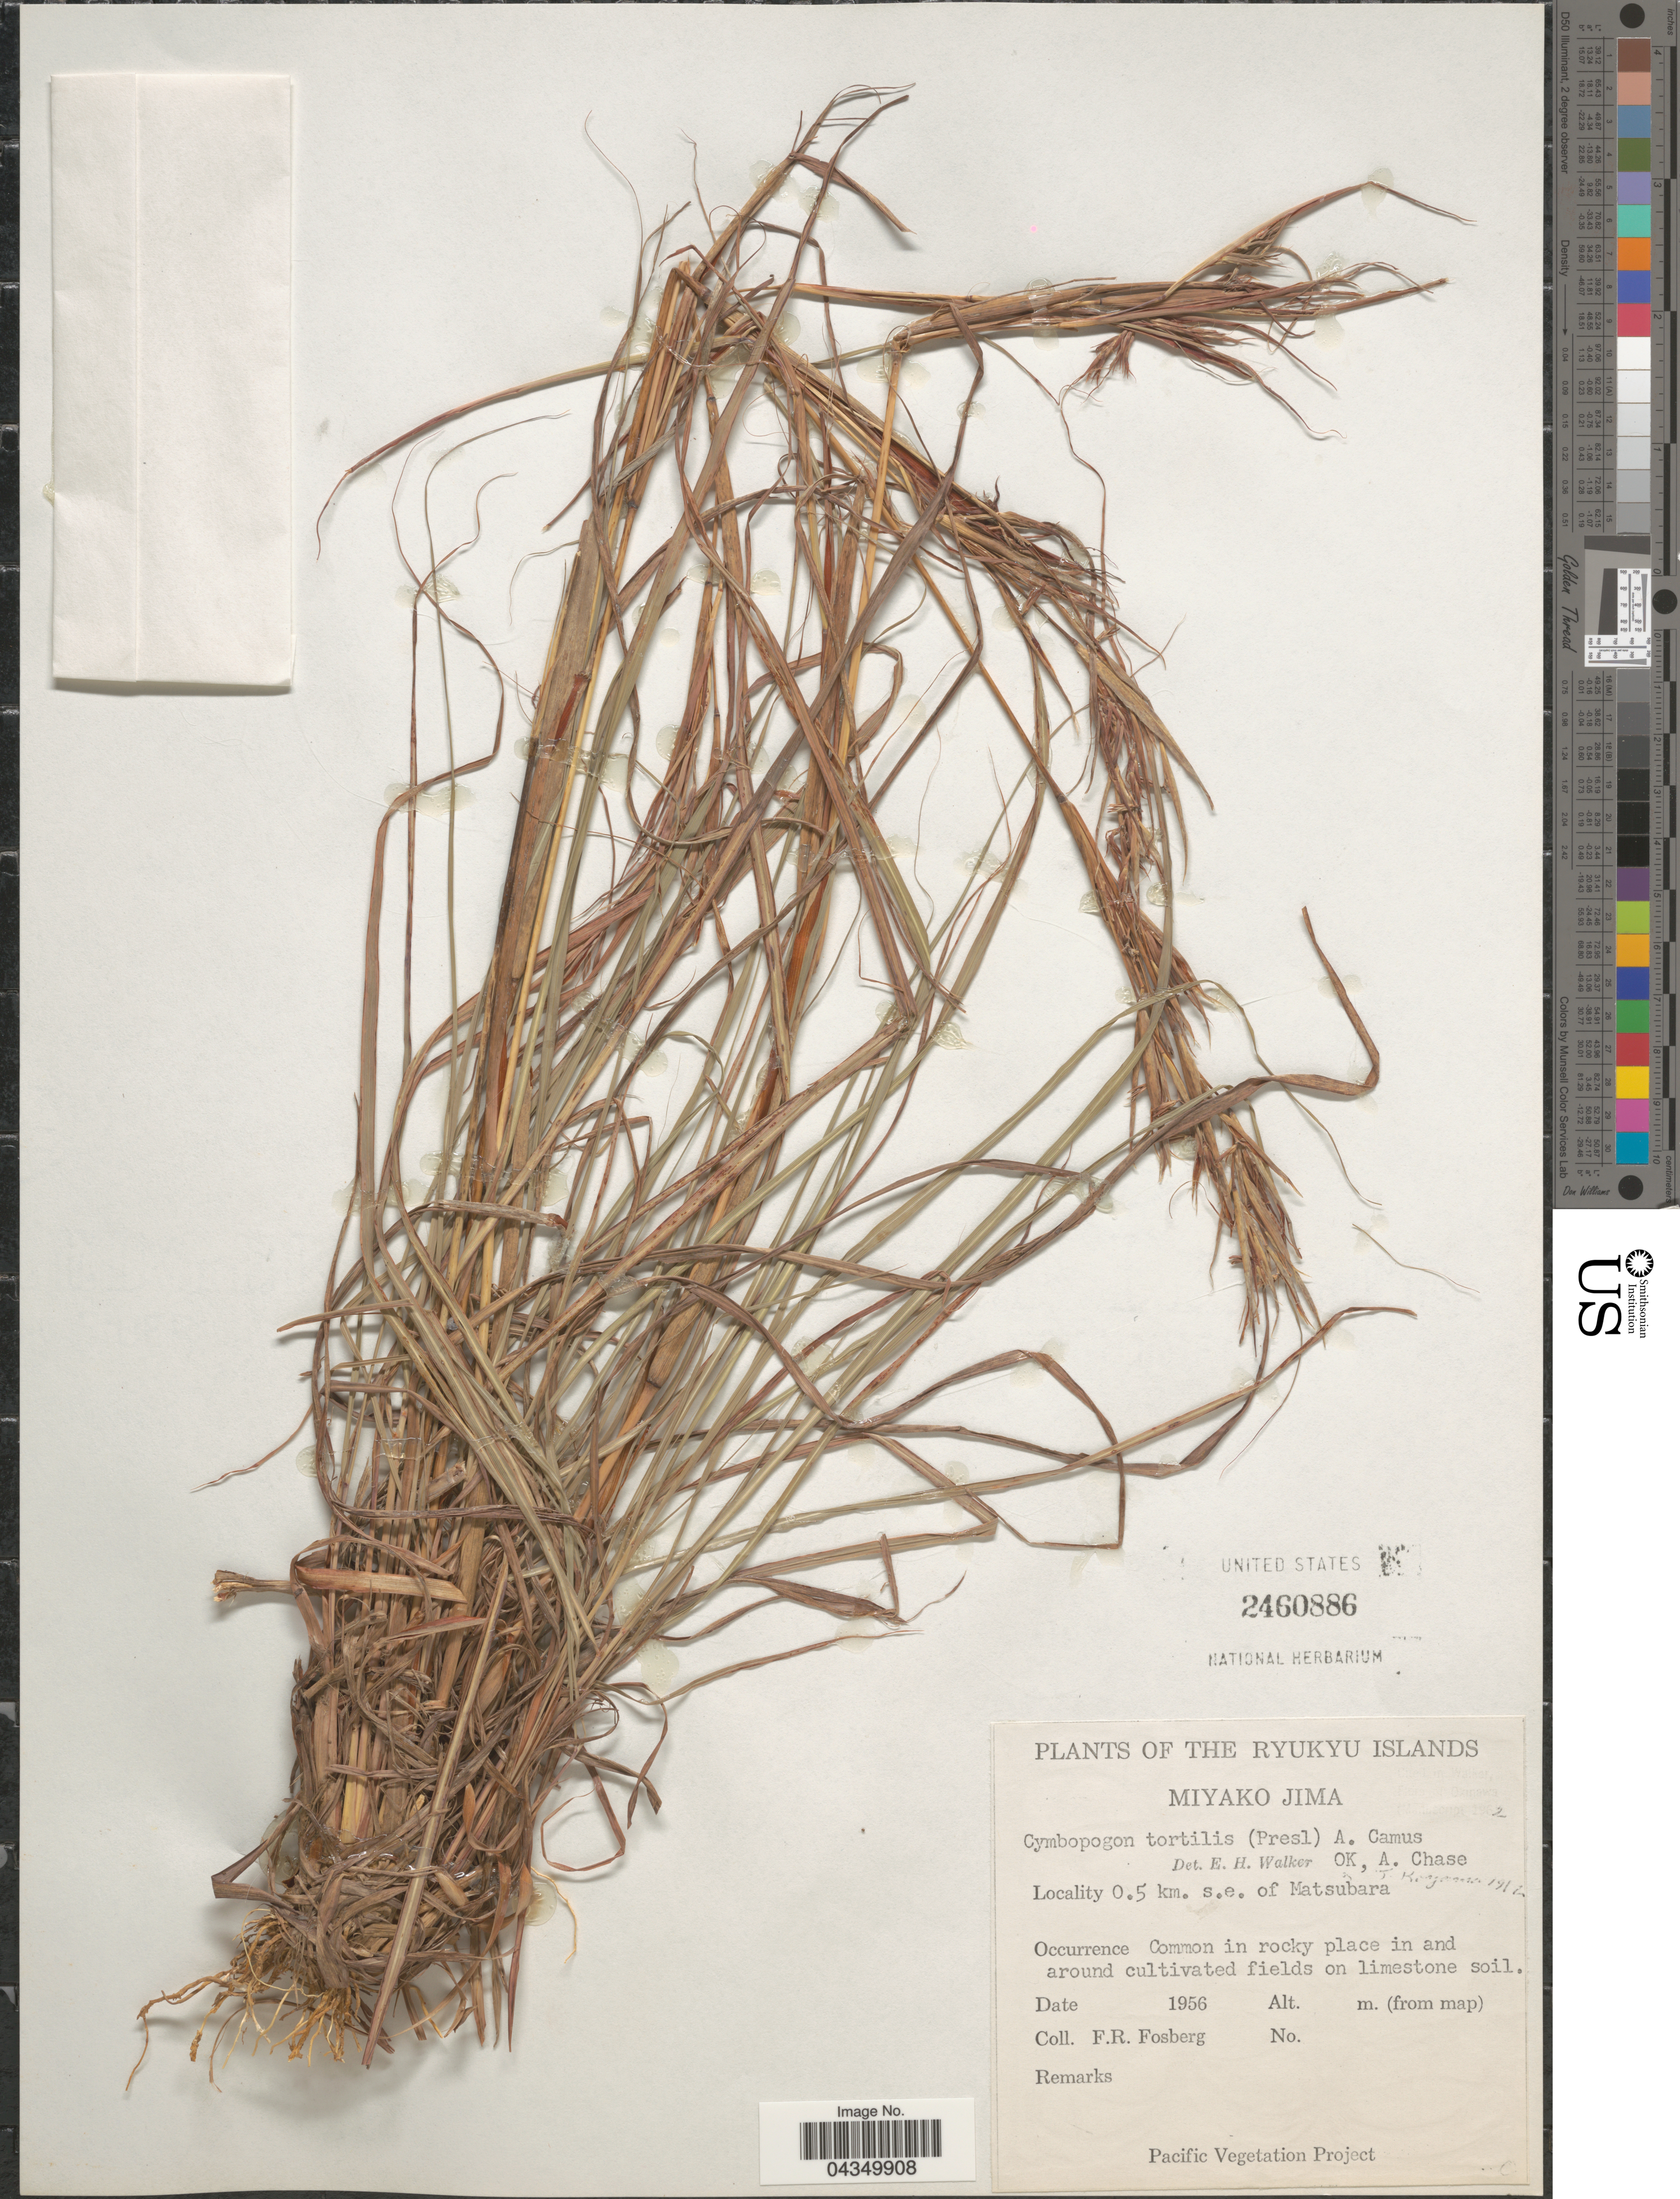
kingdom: Plantae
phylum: Tracheophyta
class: Liliopsida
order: Poales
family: Poaceae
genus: Cymbopogon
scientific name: Cymbopogon goeringii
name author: A. Camus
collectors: F. R. Fosberg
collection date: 1956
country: Japan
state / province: Okinawa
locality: The Ryukyu Islands. Miyako Jima. 0.5 km. s.e. of Matsubara.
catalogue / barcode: US 2460886